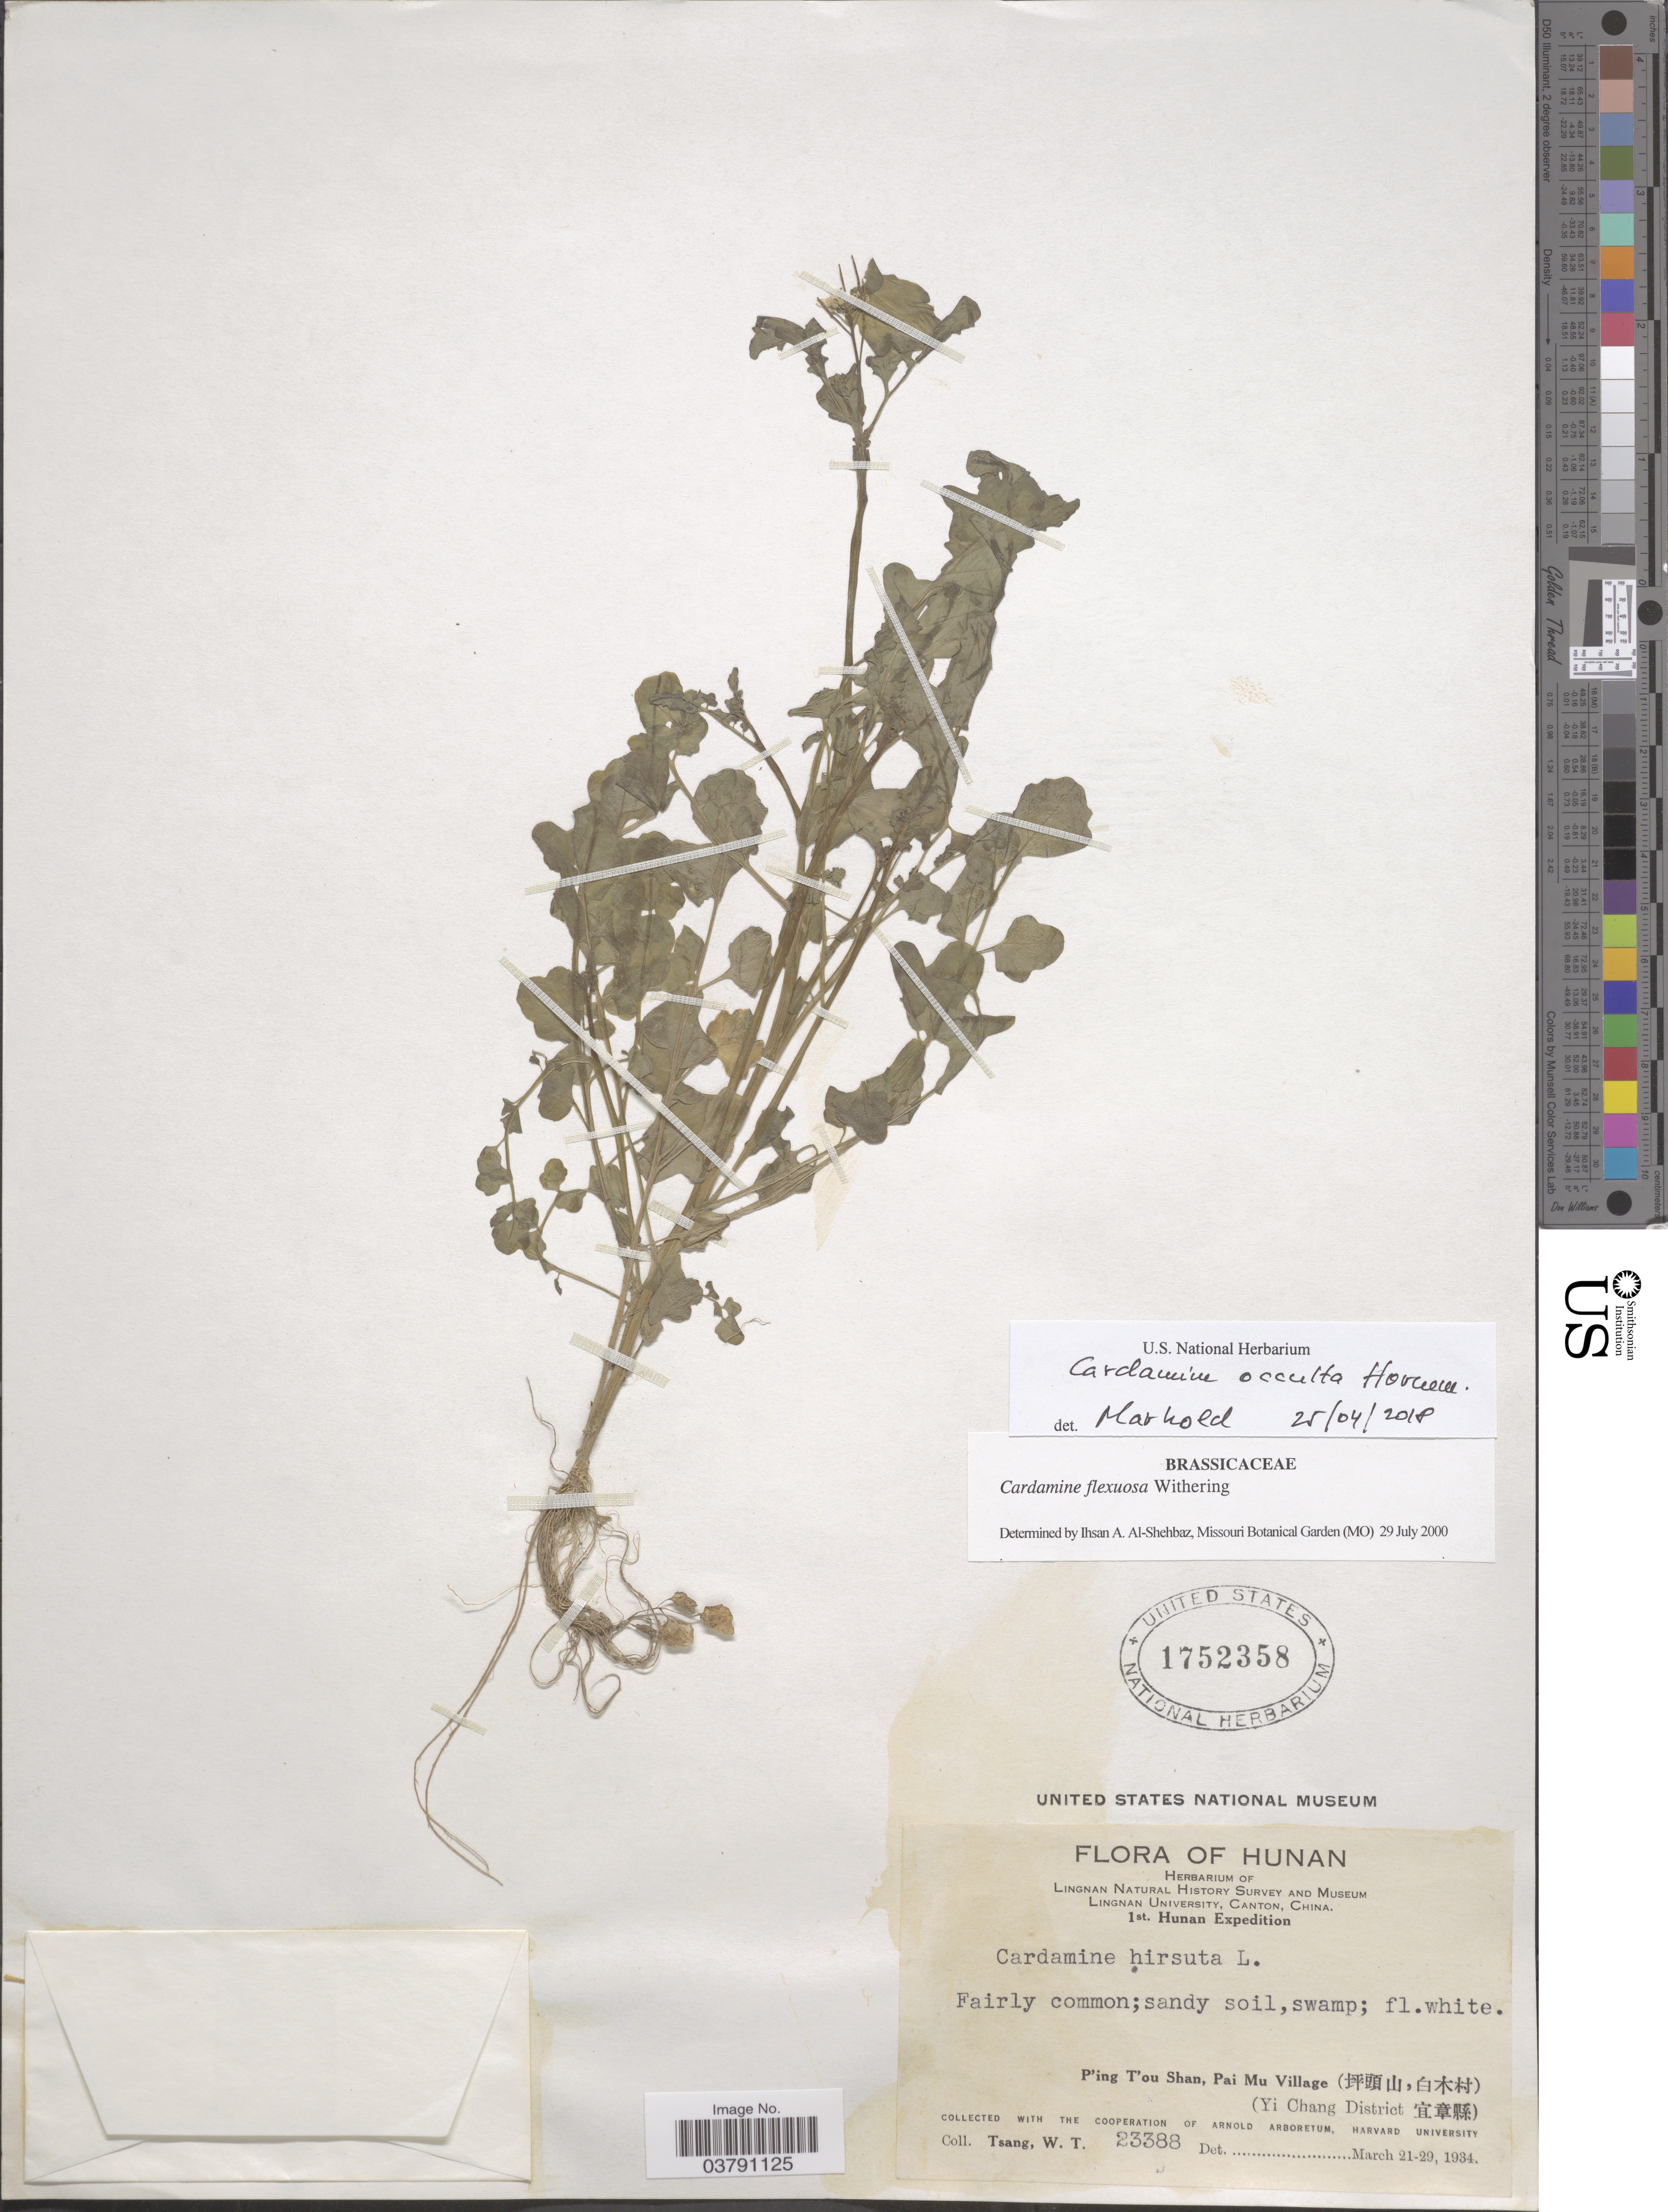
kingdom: Plantae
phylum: Tracheophyta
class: Magnoliopsida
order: Brassicales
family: Brassicaceae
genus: Cardamine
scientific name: Cardamine occulta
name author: Hornem.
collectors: W. T. Tsang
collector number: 23388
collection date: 1934-03-21/1934-03-29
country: China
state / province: Hunan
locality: P'ing T'ou Shan, Pai Mu Village (X), (Yi Chang District X).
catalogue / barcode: US 1752358